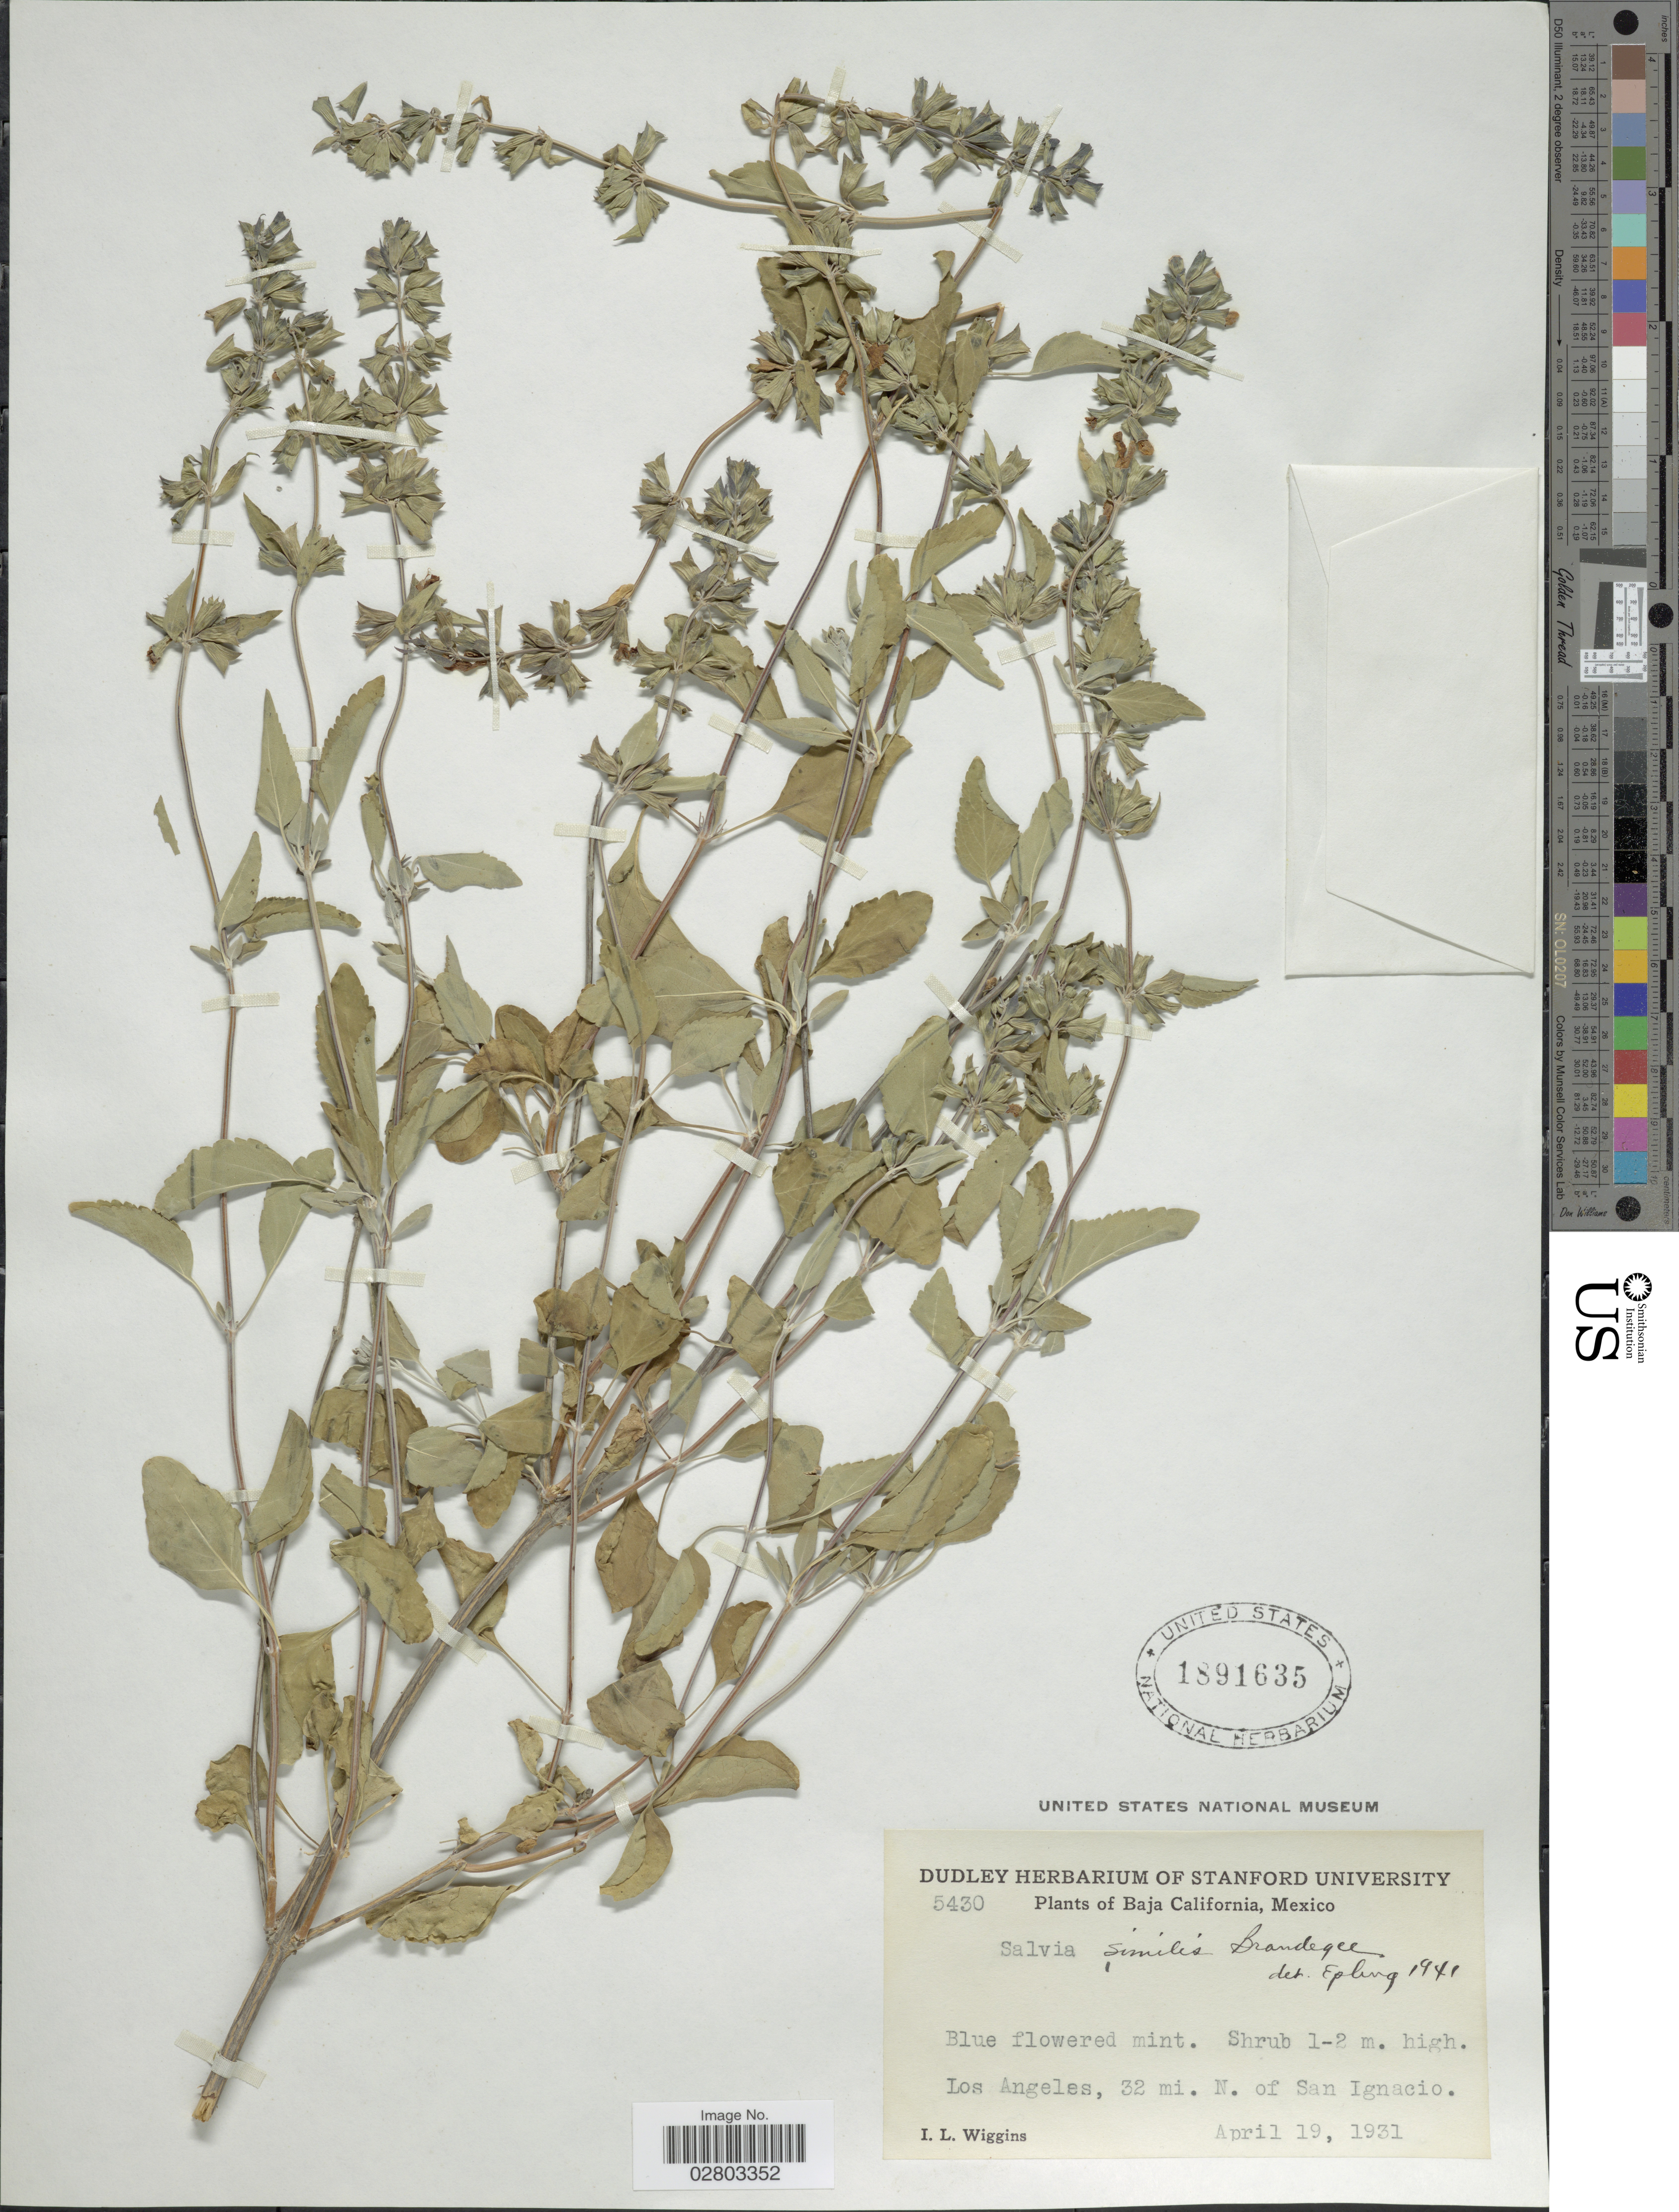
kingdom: Plantae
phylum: Tracheophyta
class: Magnoliopsida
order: Lamiales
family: Lamiaceae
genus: Salvia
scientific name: Salvia similis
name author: Brandegee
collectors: I. L. Wiggins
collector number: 5430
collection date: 1931-04-19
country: Mexico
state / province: Baja California Norte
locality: Los Angeles, 32 mi. N. of San Ignacio.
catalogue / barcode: US 1891635